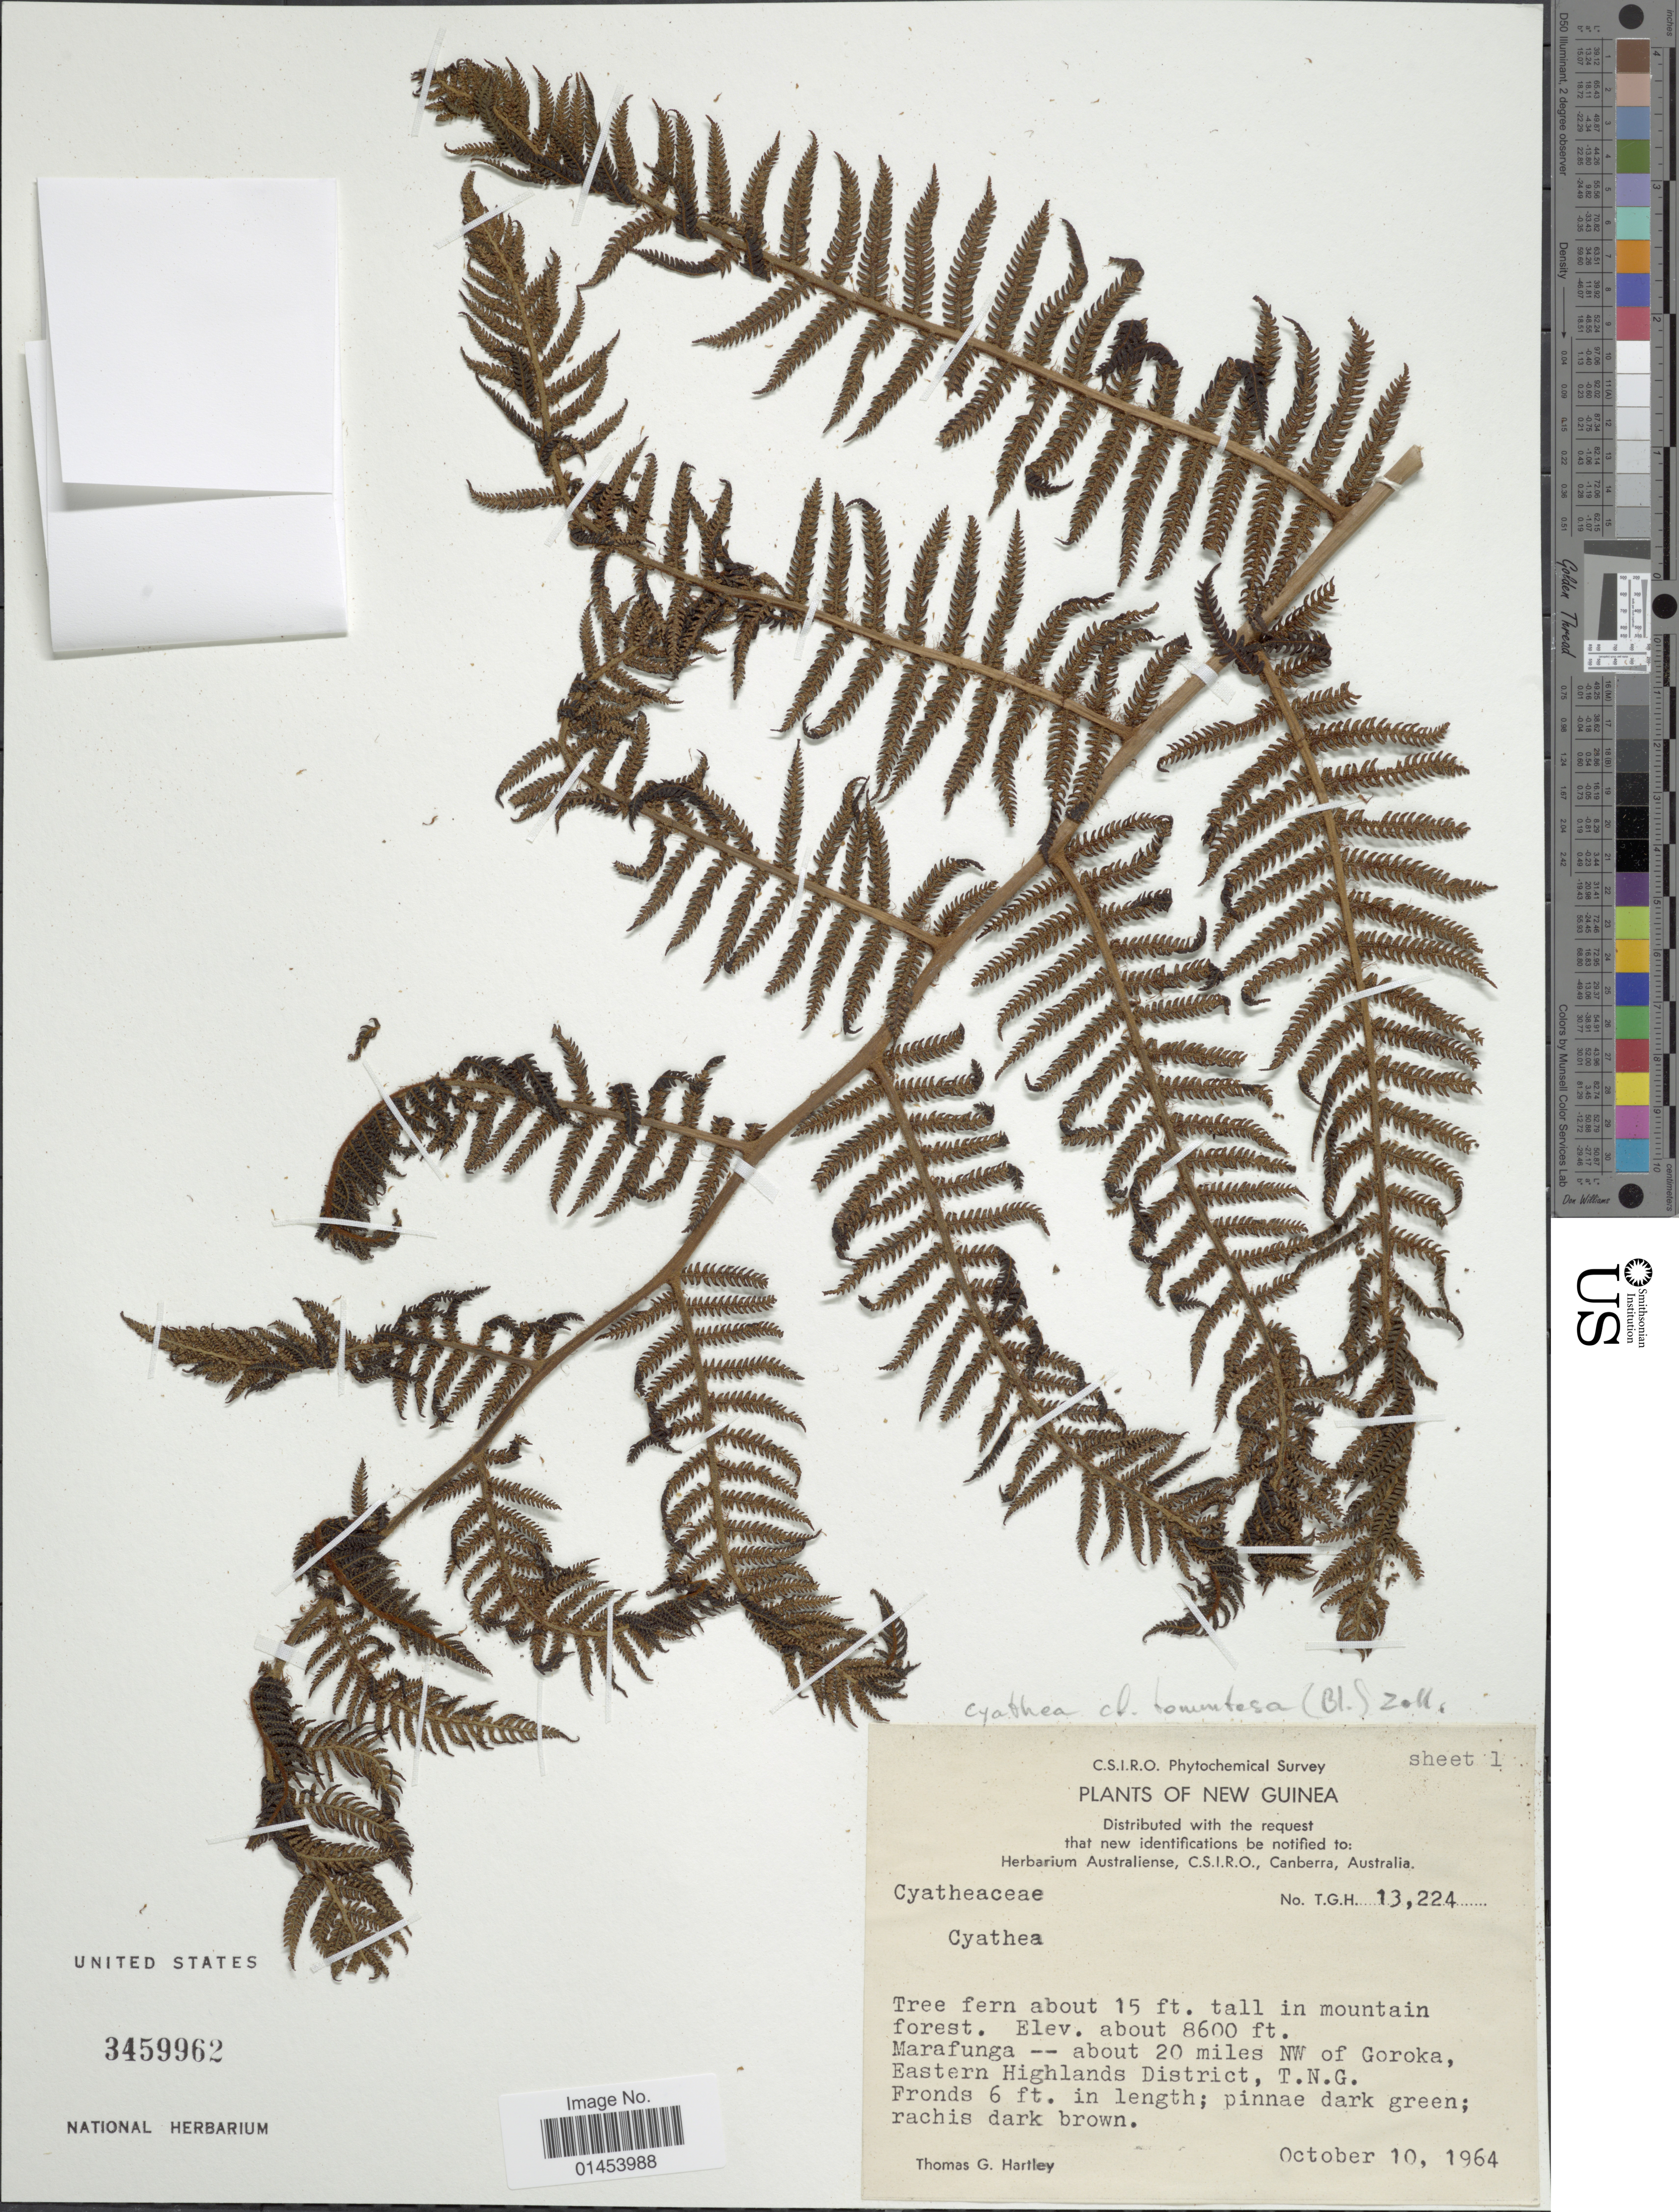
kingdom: Plantae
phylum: Tracheophyta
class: Polypodiopsida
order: Cyatheales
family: Cyatheaceae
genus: Cyathea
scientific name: Cyathea tomentosa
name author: (Blume) Zoll. & Moritzi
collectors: T. G. Hartley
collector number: TGH13224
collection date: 1964-10-10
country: Papua New Guinea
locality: New Guinea. Marafunga--about 20 miles NW of Goroka, Eastern Highlands District, T.N.G.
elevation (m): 2621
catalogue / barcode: US 3459962